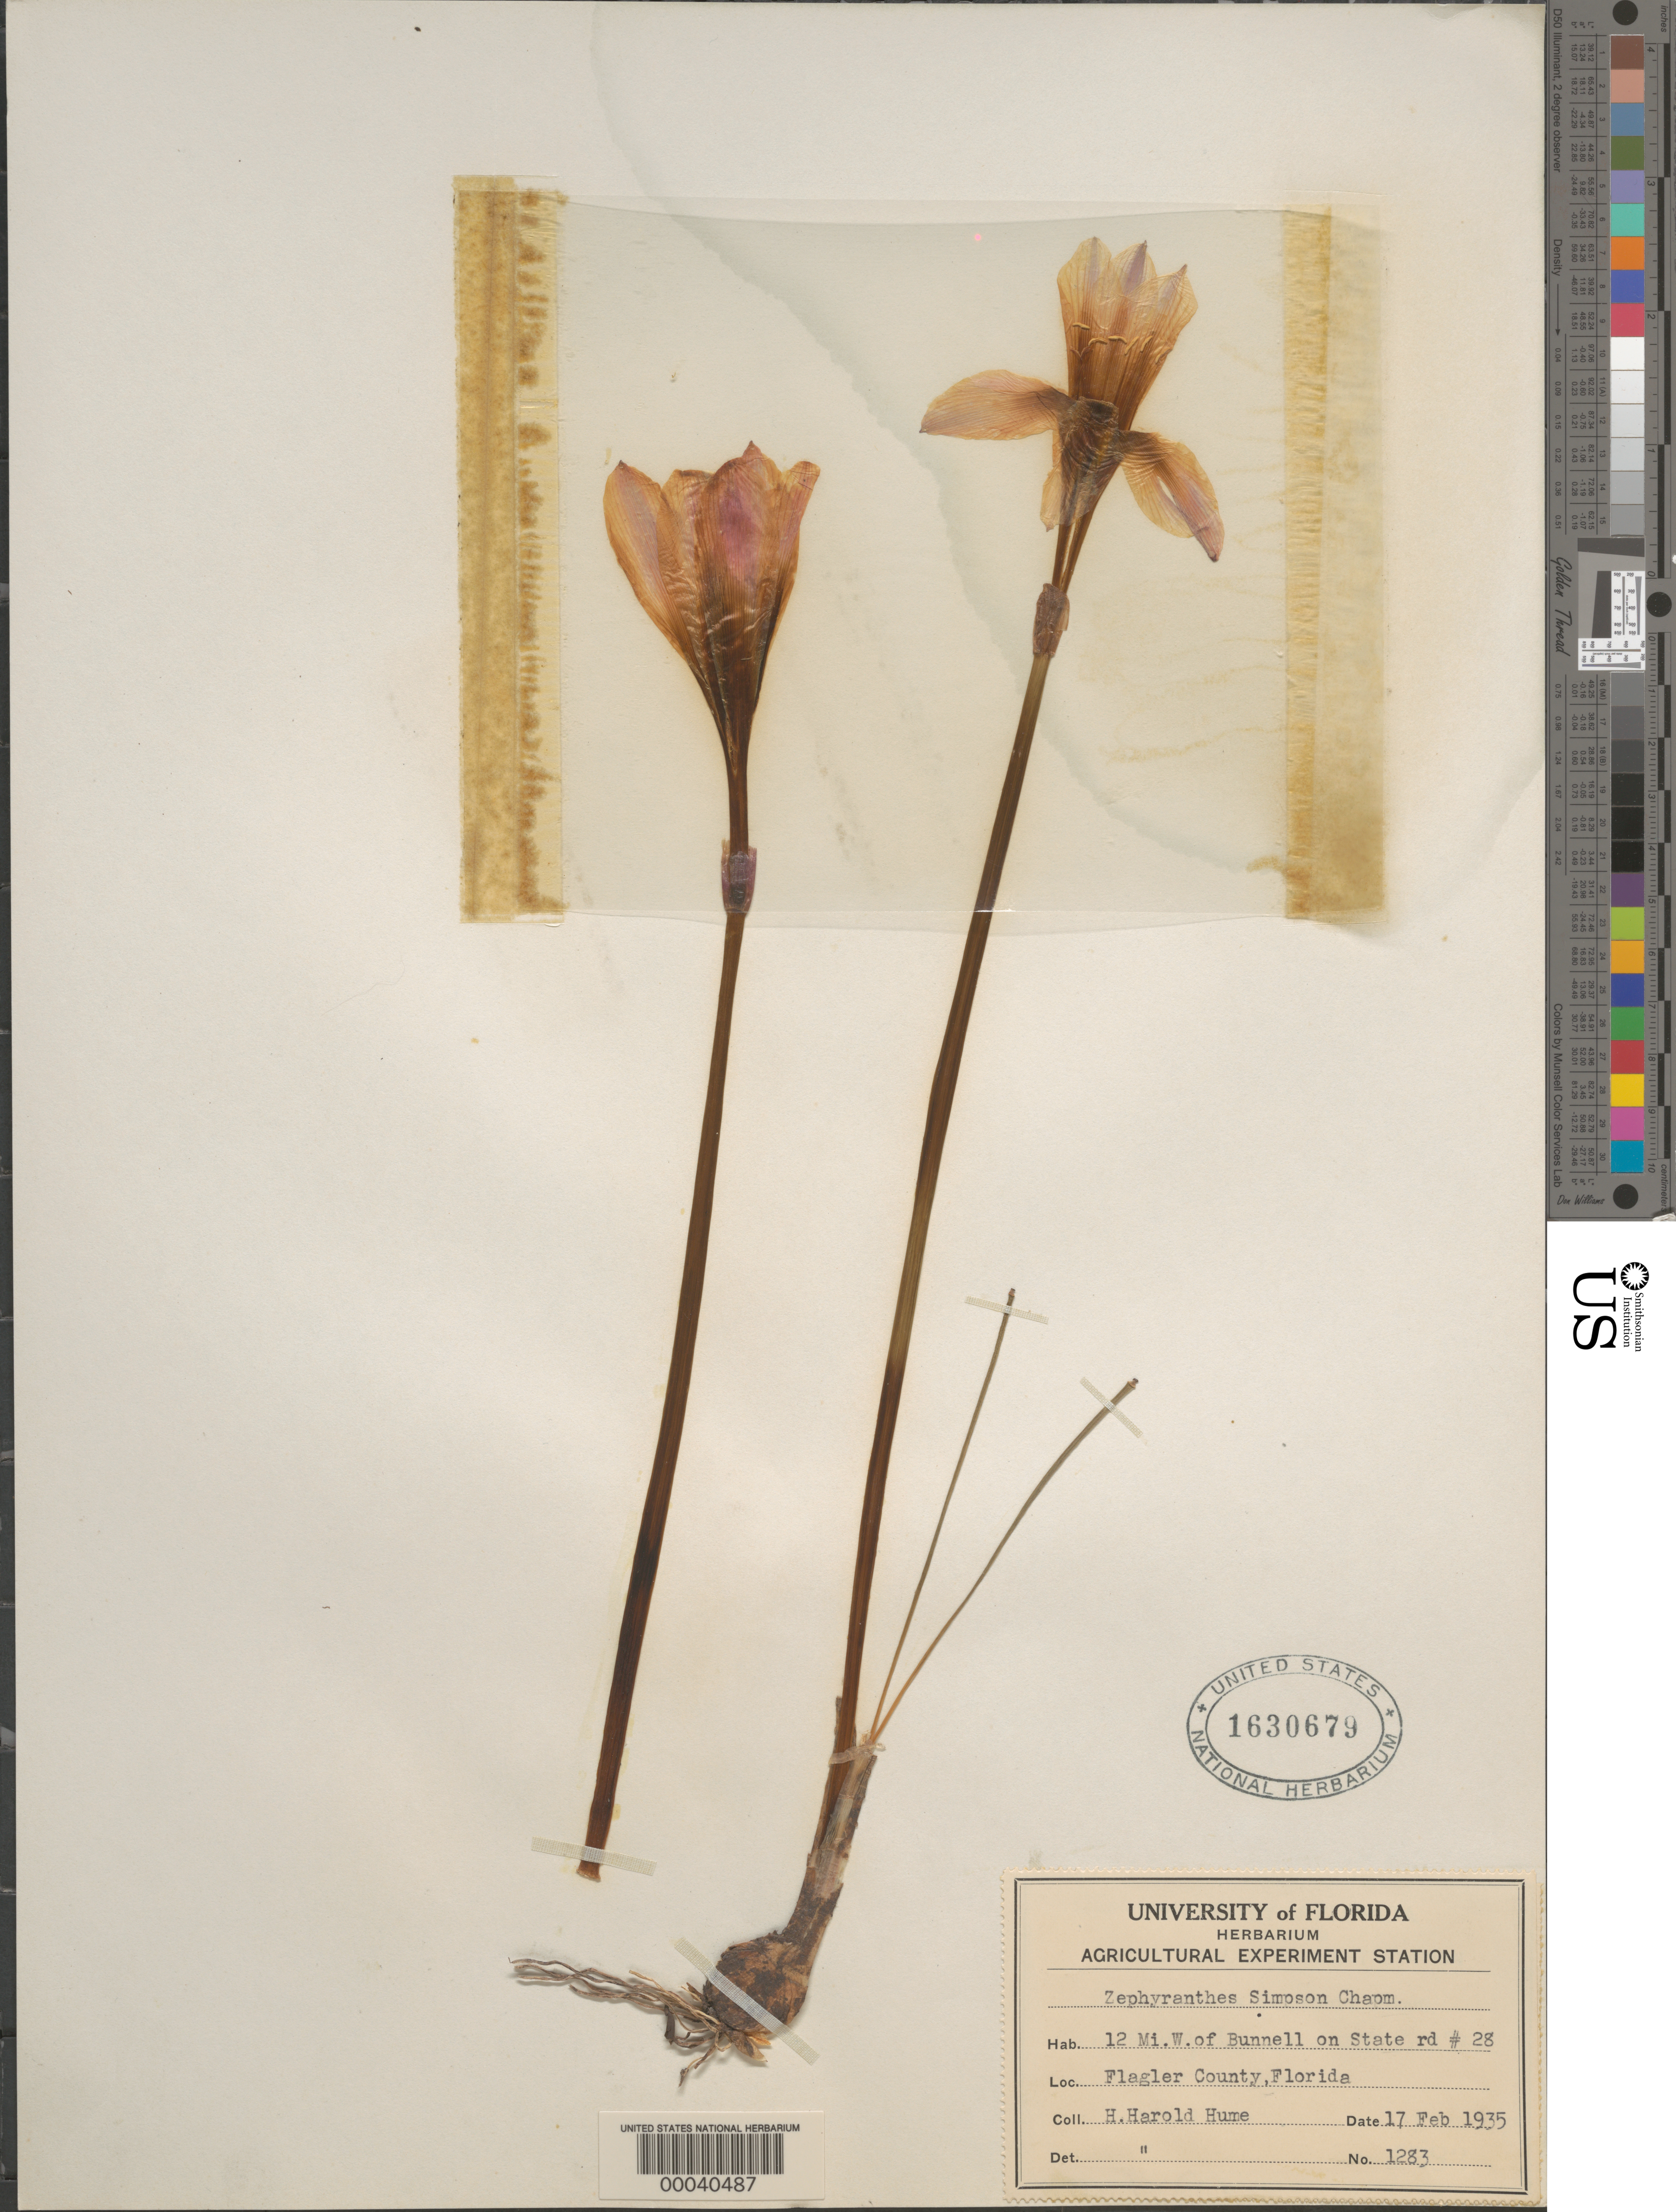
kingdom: Plantae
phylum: Tracheophyta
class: Liliopsida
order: Asparagales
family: Amaryllidaceae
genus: Zephyranthes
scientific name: Zephyranthes simpsonii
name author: Chapm.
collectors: H. Hume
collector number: Univ Of Fl Herb 1283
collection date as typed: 17 Feb 1935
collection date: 1935-02-17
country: United States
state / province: Florida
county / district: Flagler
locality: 12 mi. w of bunnell on state rd. 28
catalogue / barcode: US 1630679